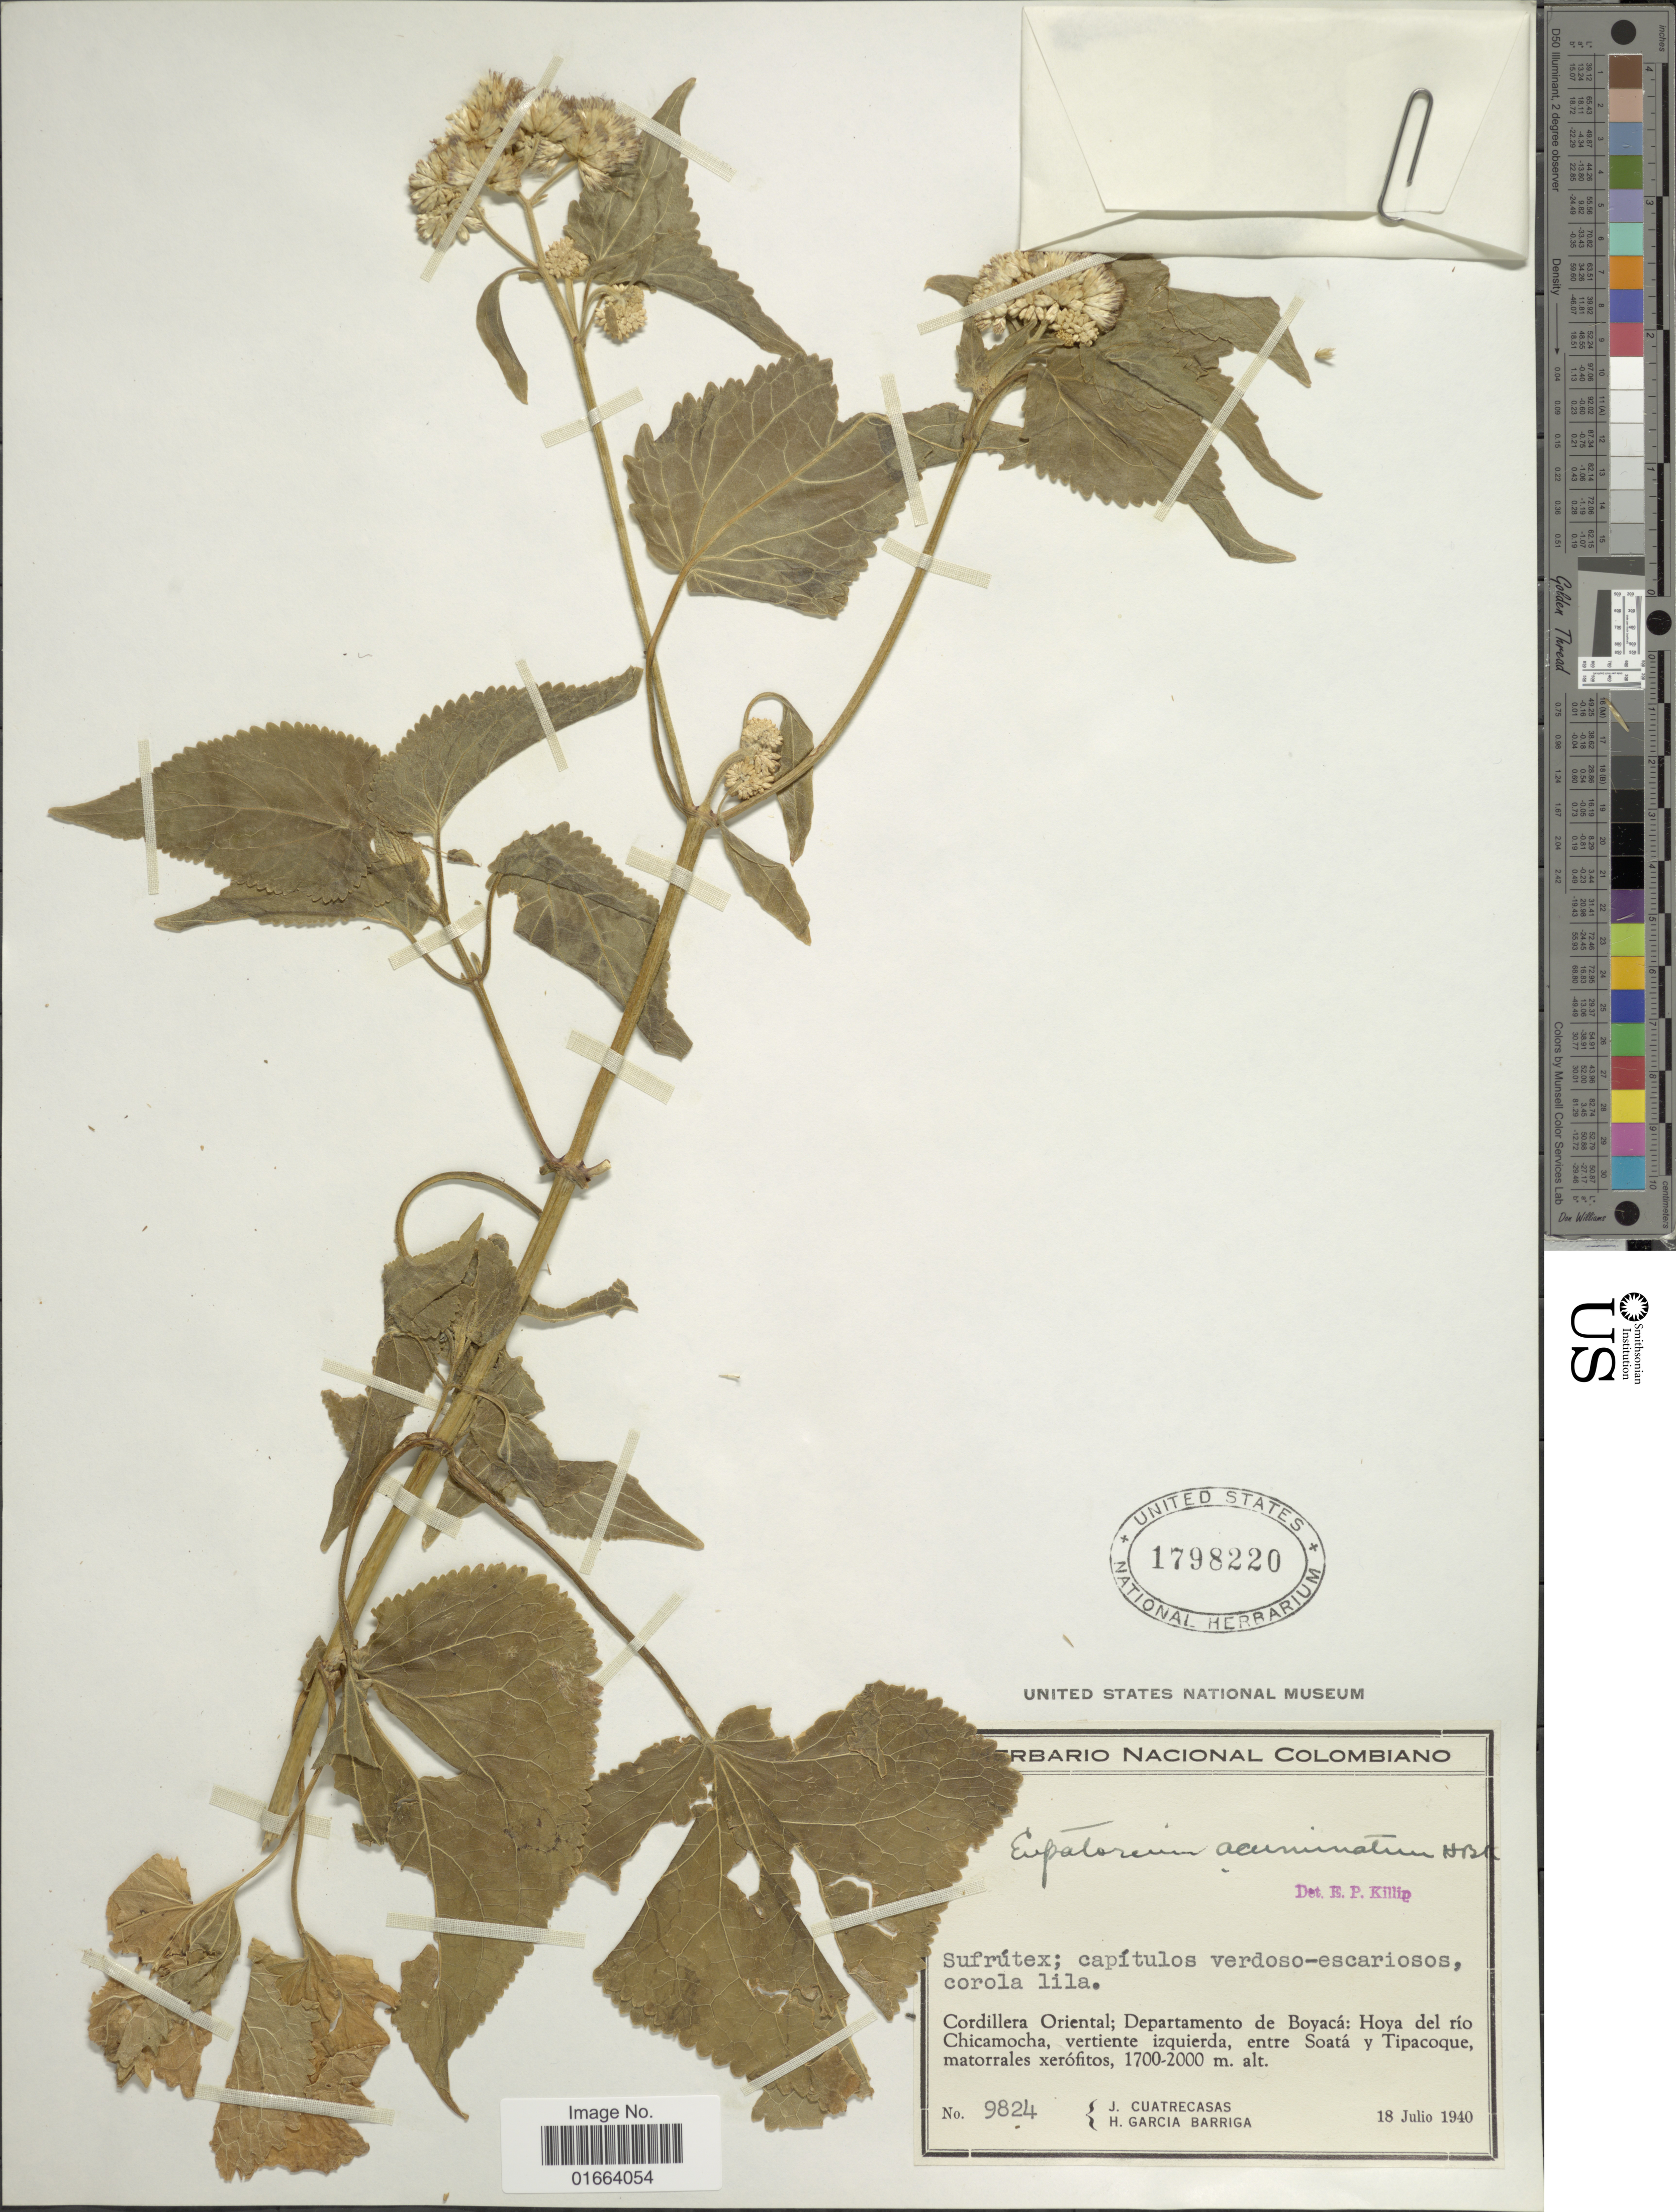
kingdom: Plantae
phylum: Tracheophyta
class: Magnoliopsida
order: Asterales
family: Asteraceae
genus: Critoniella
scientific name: Critoniella acuminata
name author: (Kunth) R.M. King & H. Rob.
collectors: J. Cuatrecasas & H. García Barriga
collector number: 9824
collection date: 1940-07-18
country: Colombia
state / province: Boyacá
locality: Cordillera Oriental: Hoya del río Chicamocha, vertiente izquierda, entre Soatá y Tipacoque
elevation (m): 1700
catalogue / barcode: US 1798220